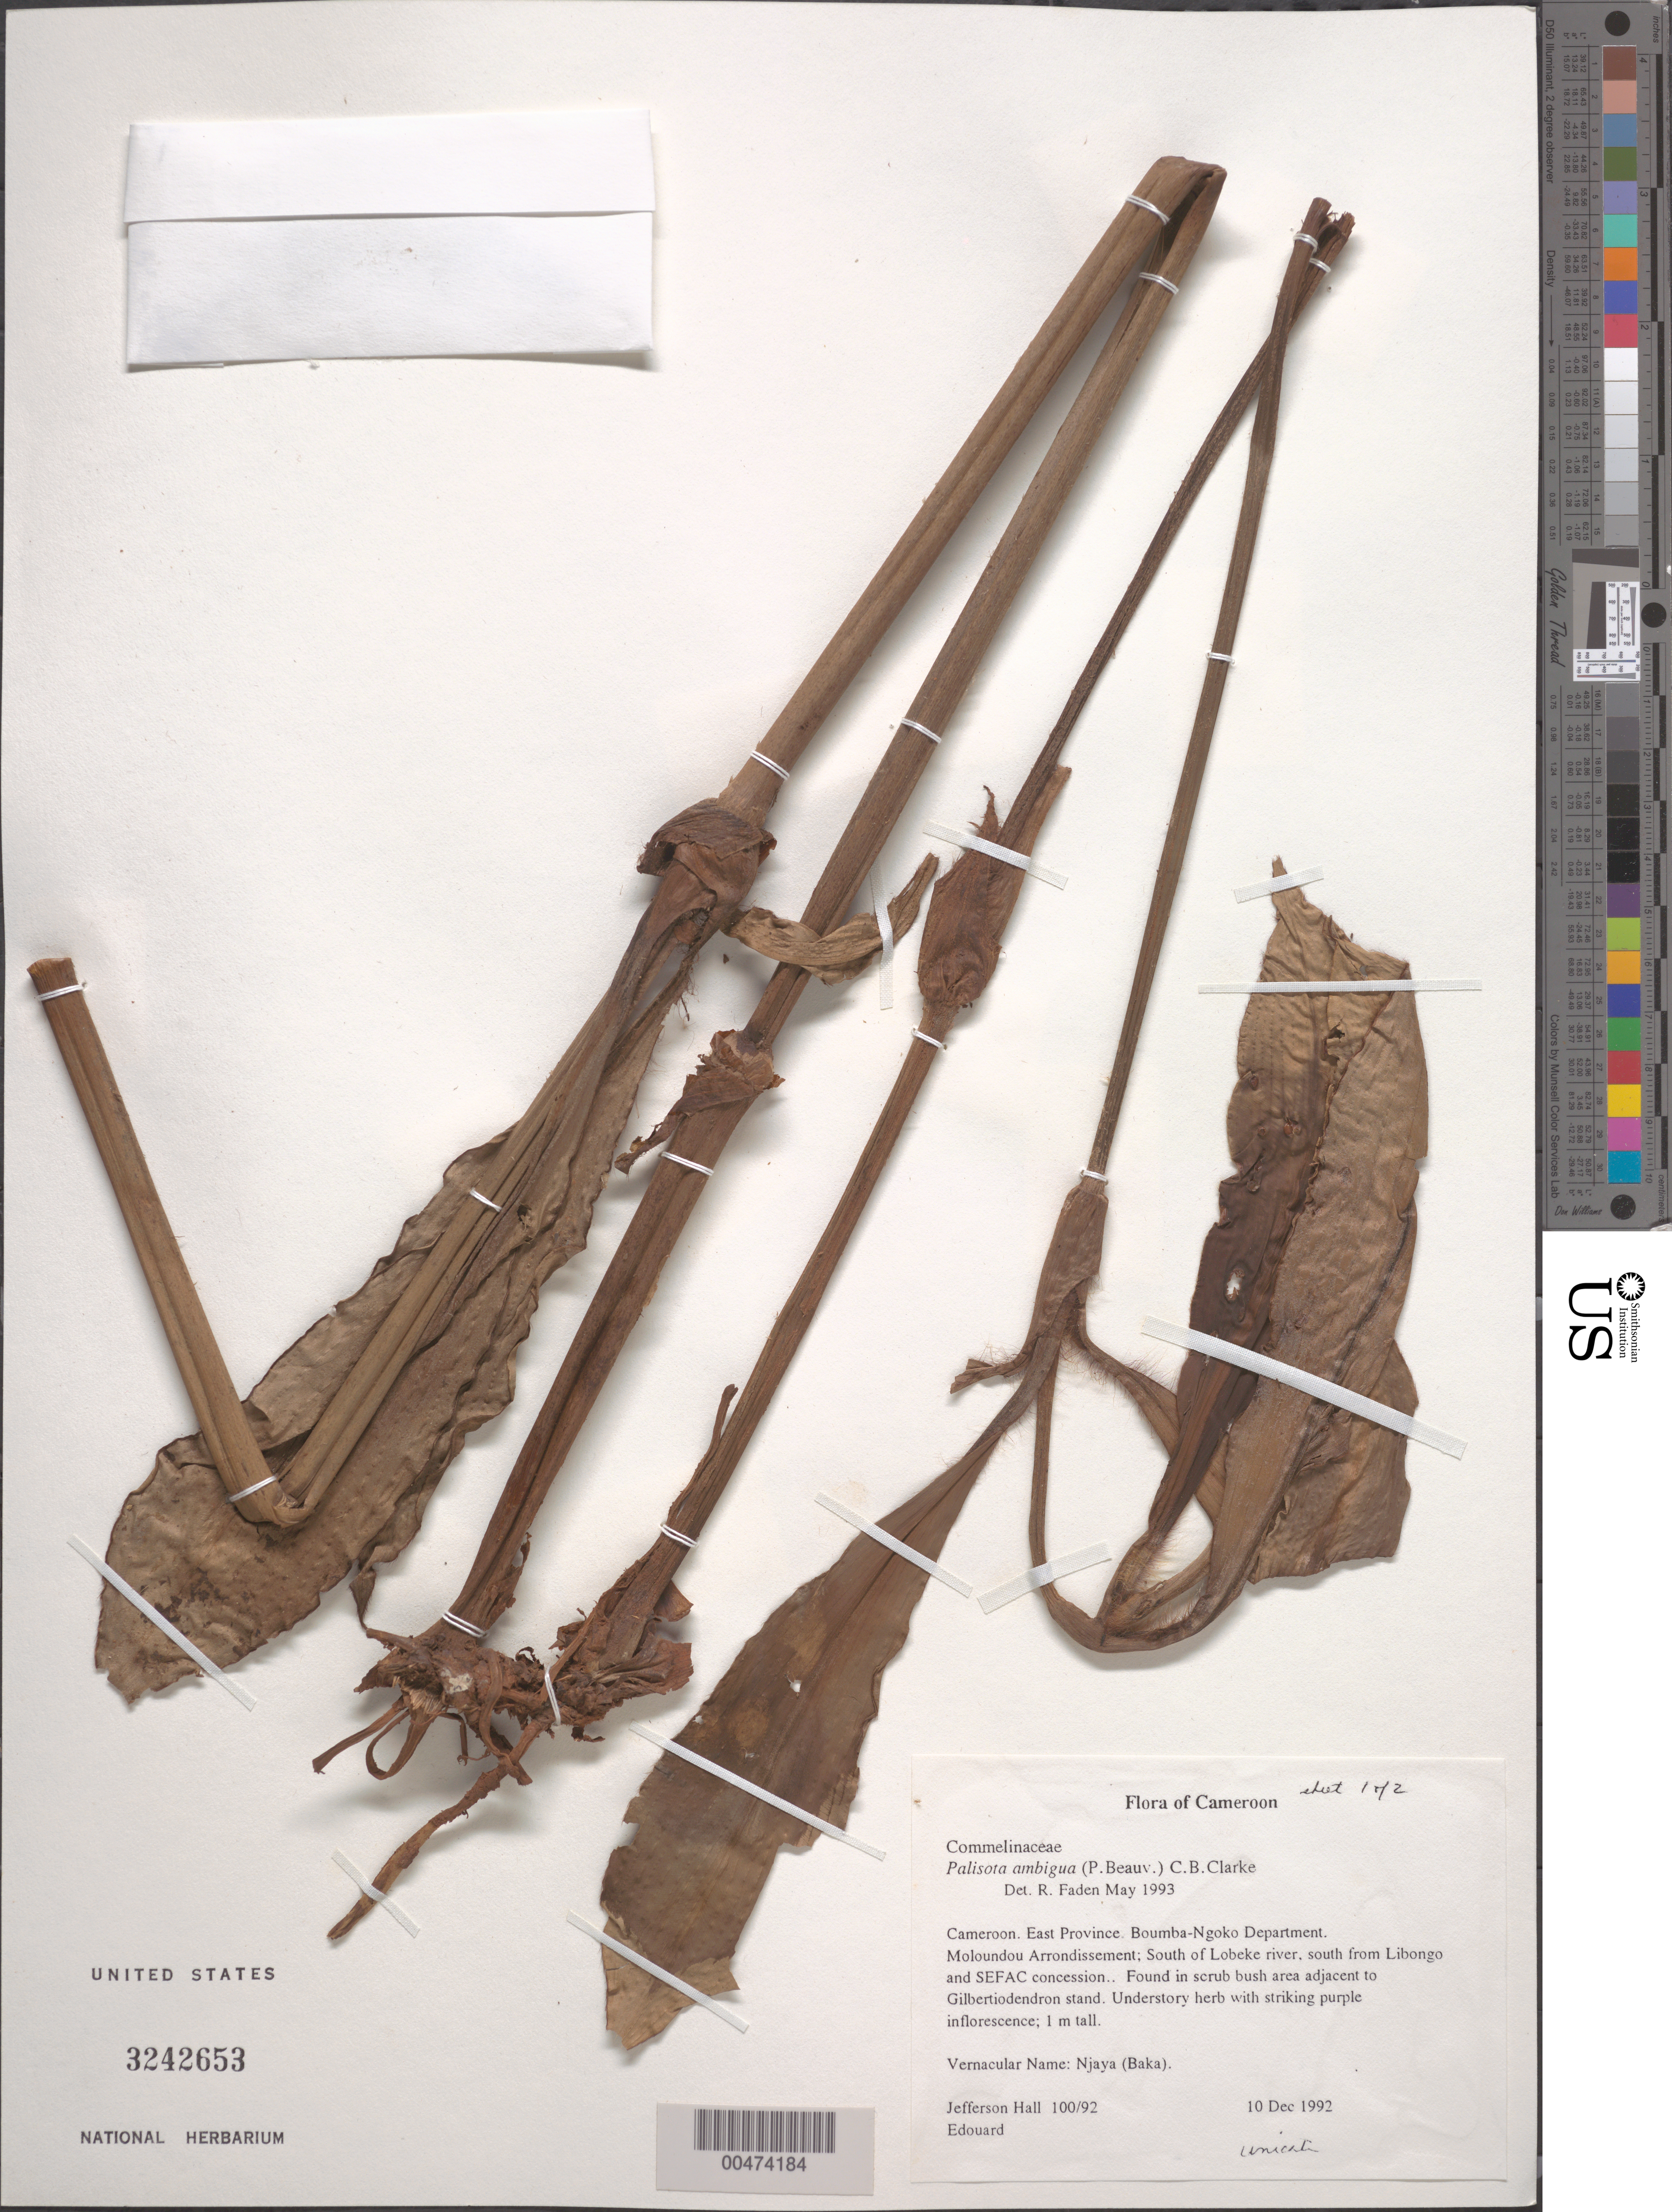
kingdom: Plantae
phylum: Tracheophyta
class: Liliopsida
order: Commelinales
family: Commelinaceae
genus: Palisota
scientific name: Palisota ambigua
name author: (P. Beauv.) C.B. Clarke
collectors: J. Hall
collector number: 100/92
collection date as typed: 10 Dec 1992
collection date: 1992-12-10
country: Cameroon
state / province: Est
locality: Boumb-ngoko, noloundou arrondissement, s of lobeke river, s of libongo and sefac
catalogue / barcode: US 3242653